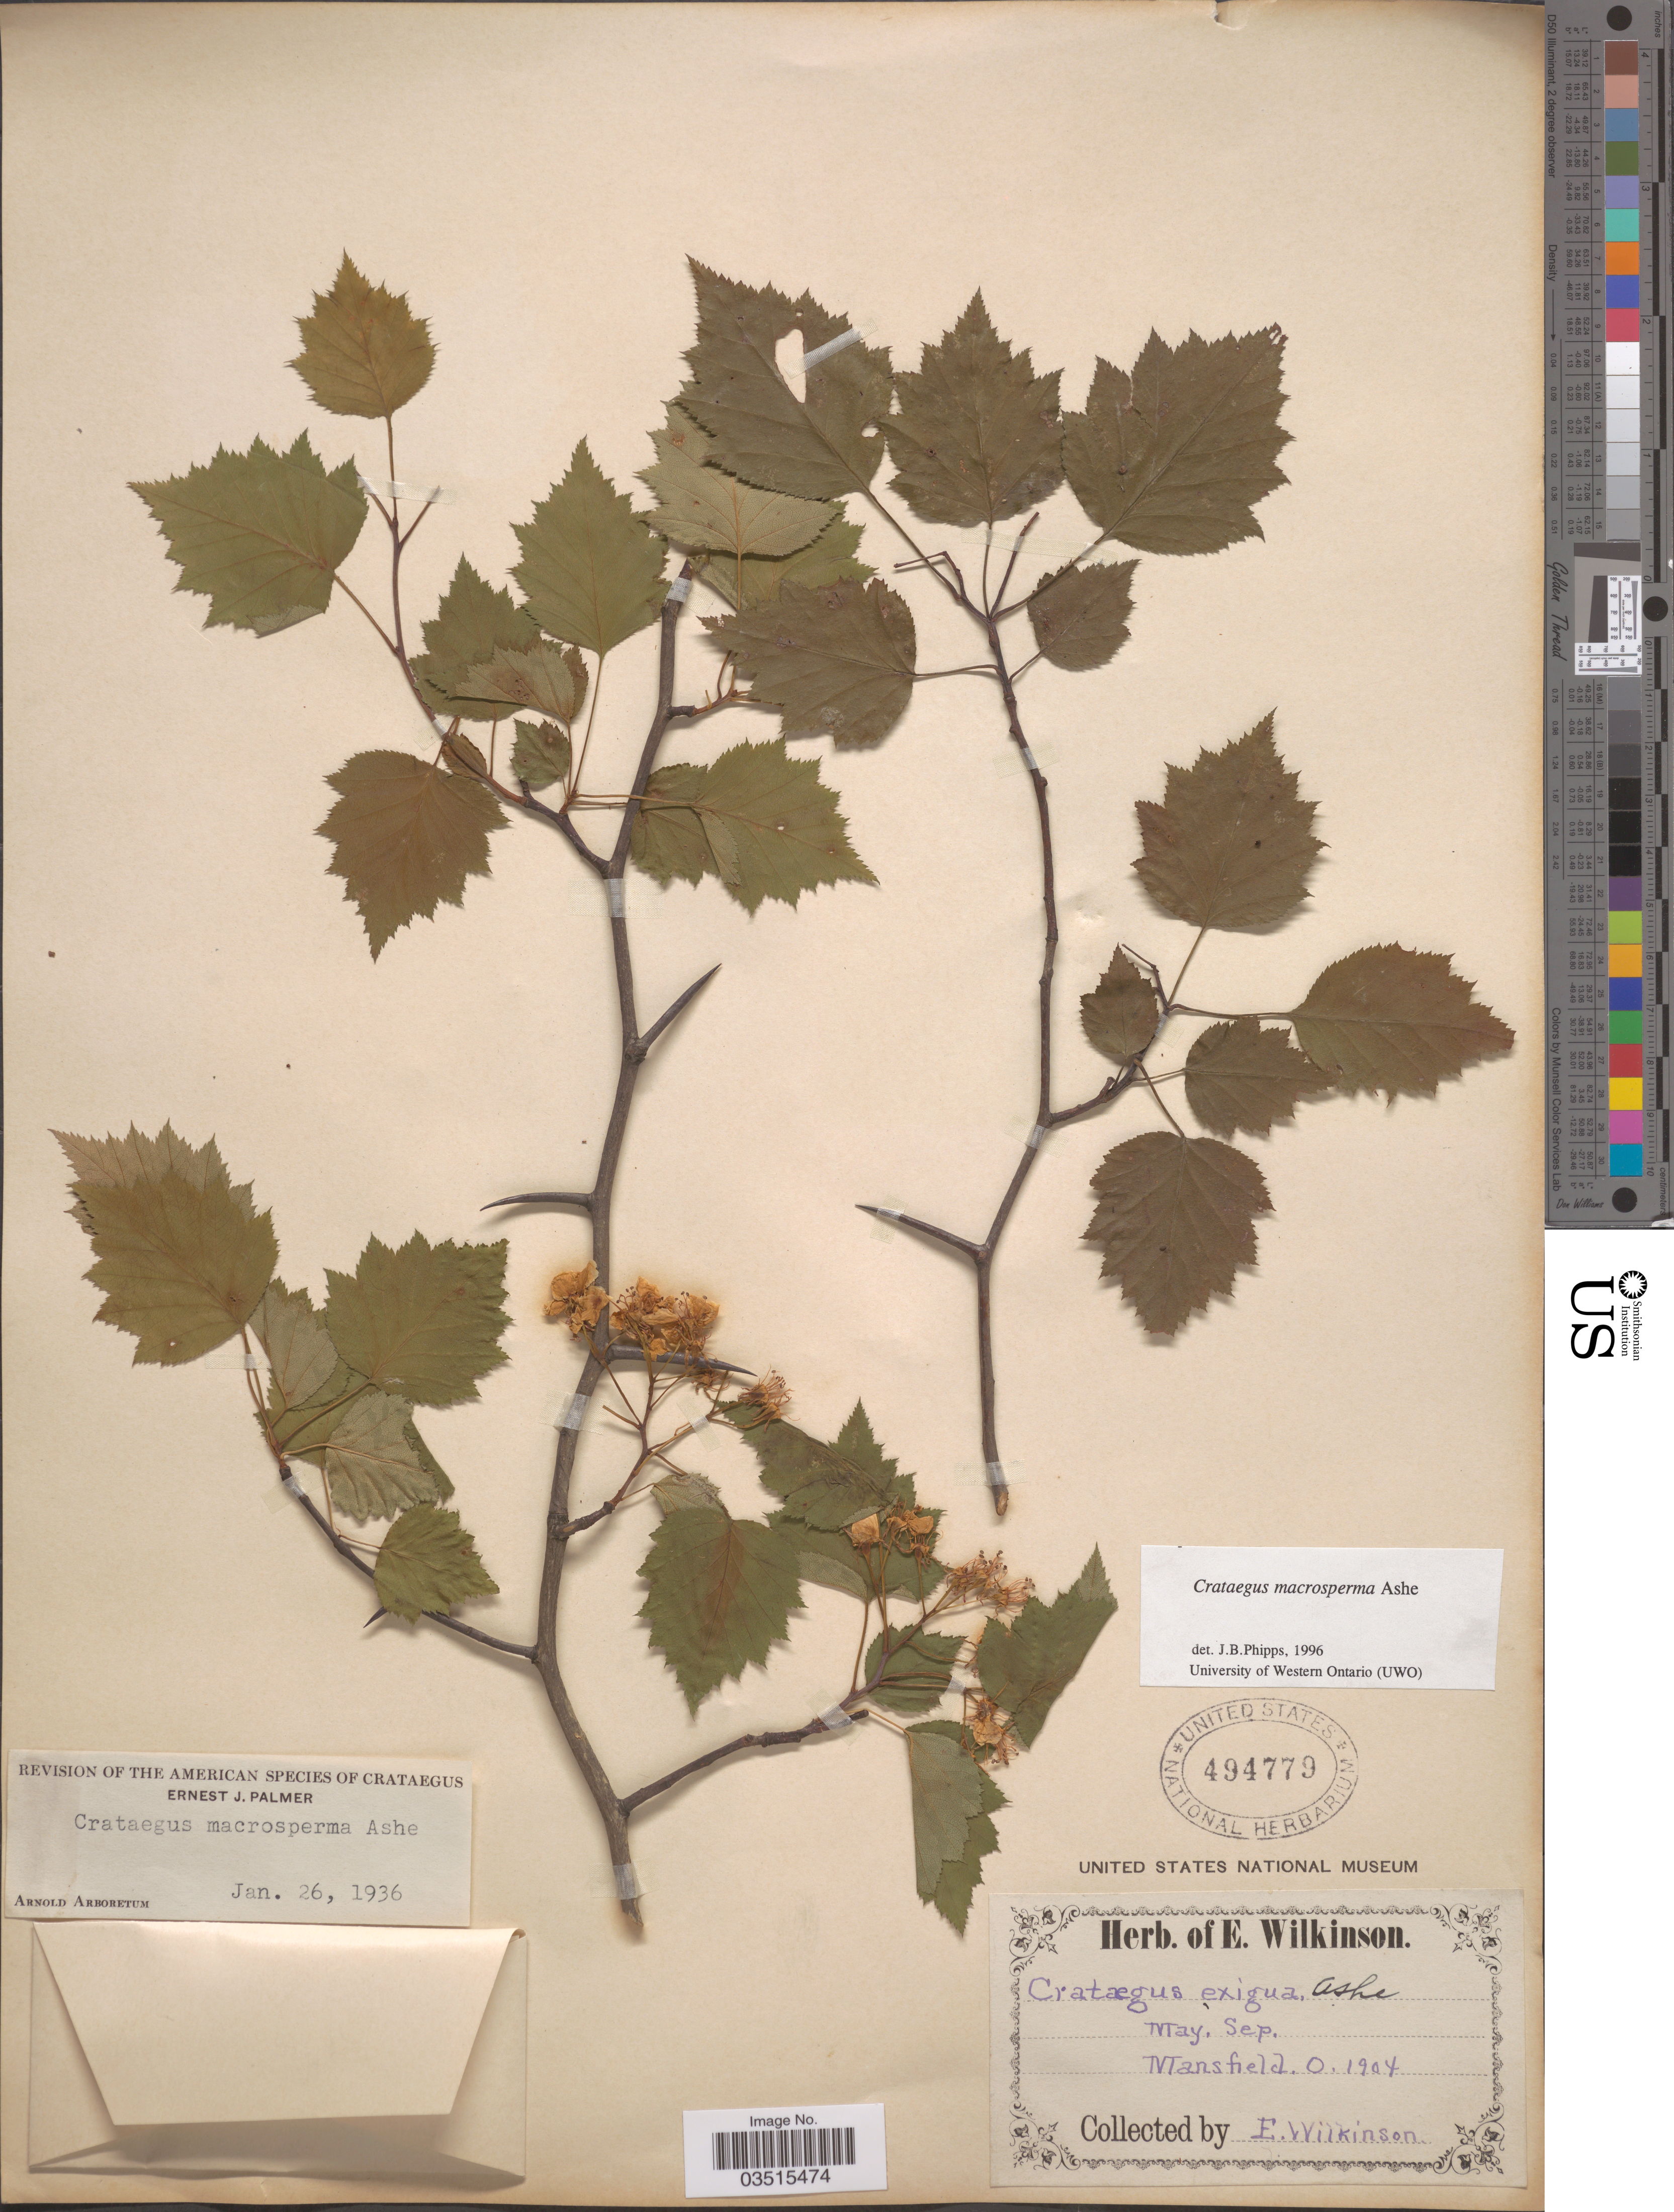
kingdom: Plantae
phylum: Tracheophyta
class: Magnoliopsida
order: Rosales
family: Rosaceae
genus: Crataegus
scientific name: Crataegus macrosperma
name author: Ashe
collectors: E. Wilkinson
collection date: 1904-05/1904-09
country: United States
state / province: Ohio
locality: Mansfield.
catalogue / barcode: US 494779